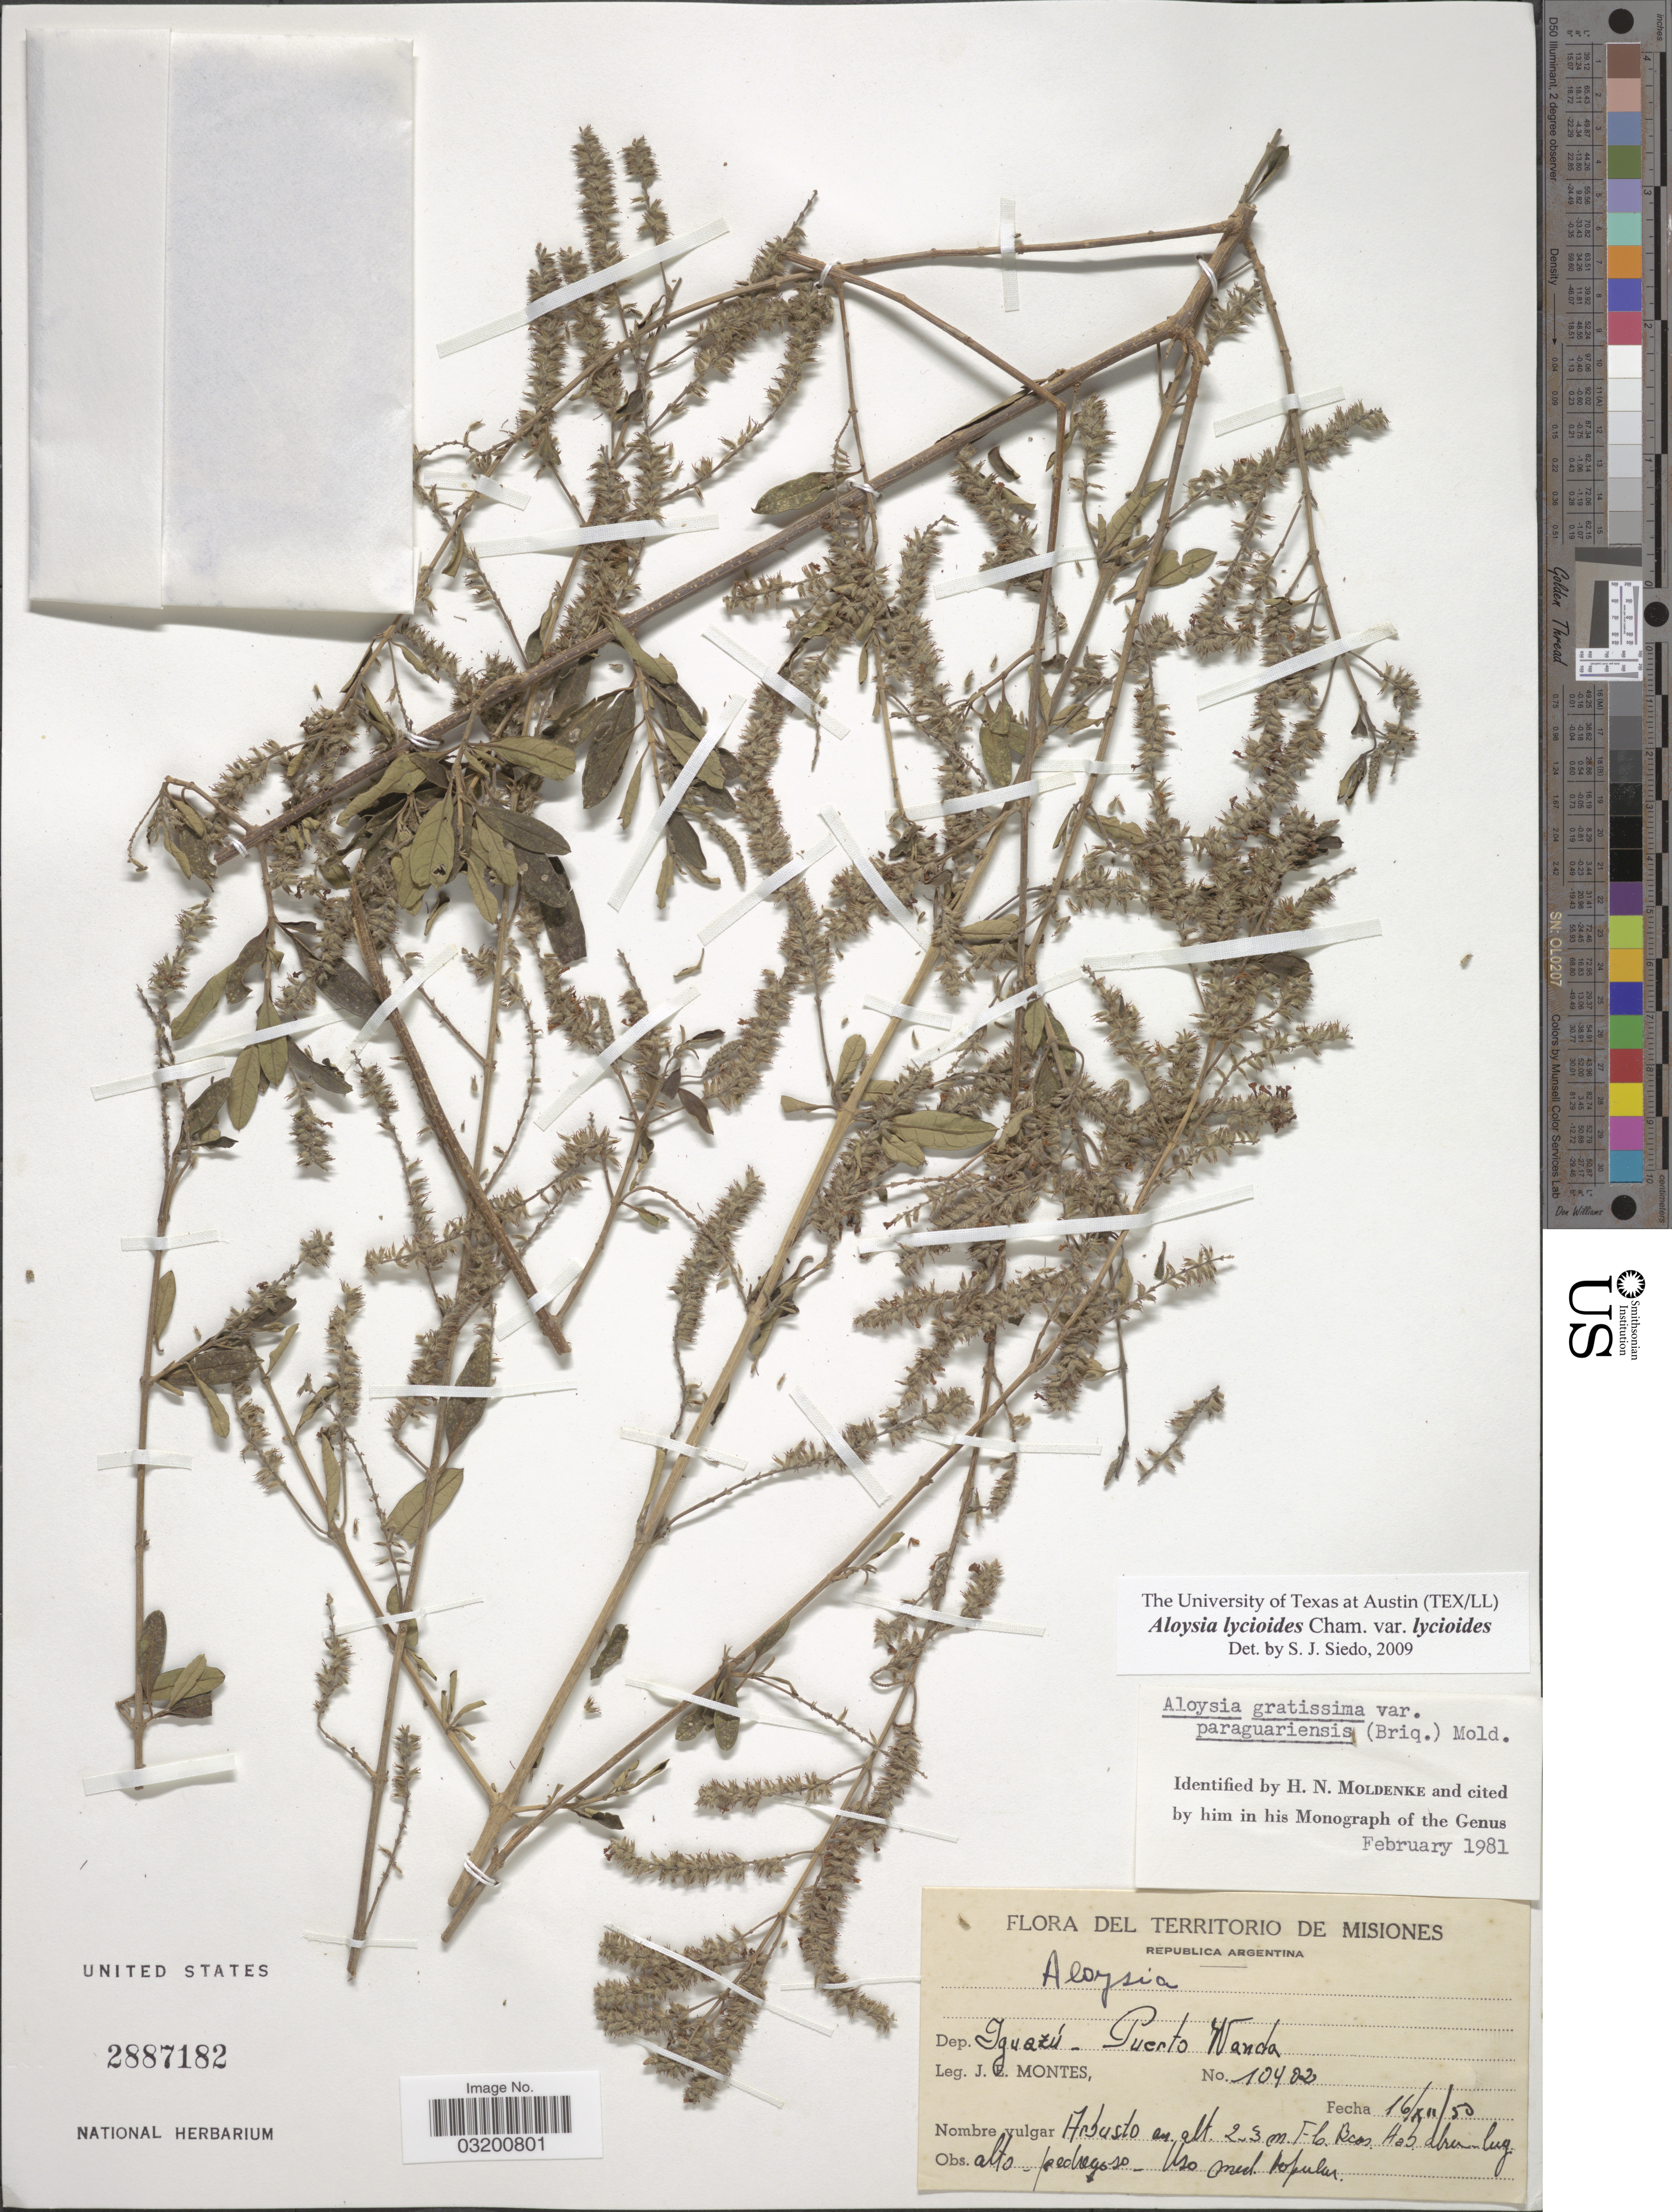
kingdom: Plantae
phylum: Tracheophyta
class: Magnoliopsida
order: Lamiales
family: Verbenaceae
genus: Aloysia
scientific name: Aloysia lycioides var. lycioides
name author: Cham.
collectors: J. E. Montes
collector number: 10402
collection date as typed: Transcribed d/m/y: 16/12/50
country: Argentina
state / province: Misiones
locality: Territorio de Misiones. Iguazú- Puerto Wanda.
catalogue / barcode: US 2887182